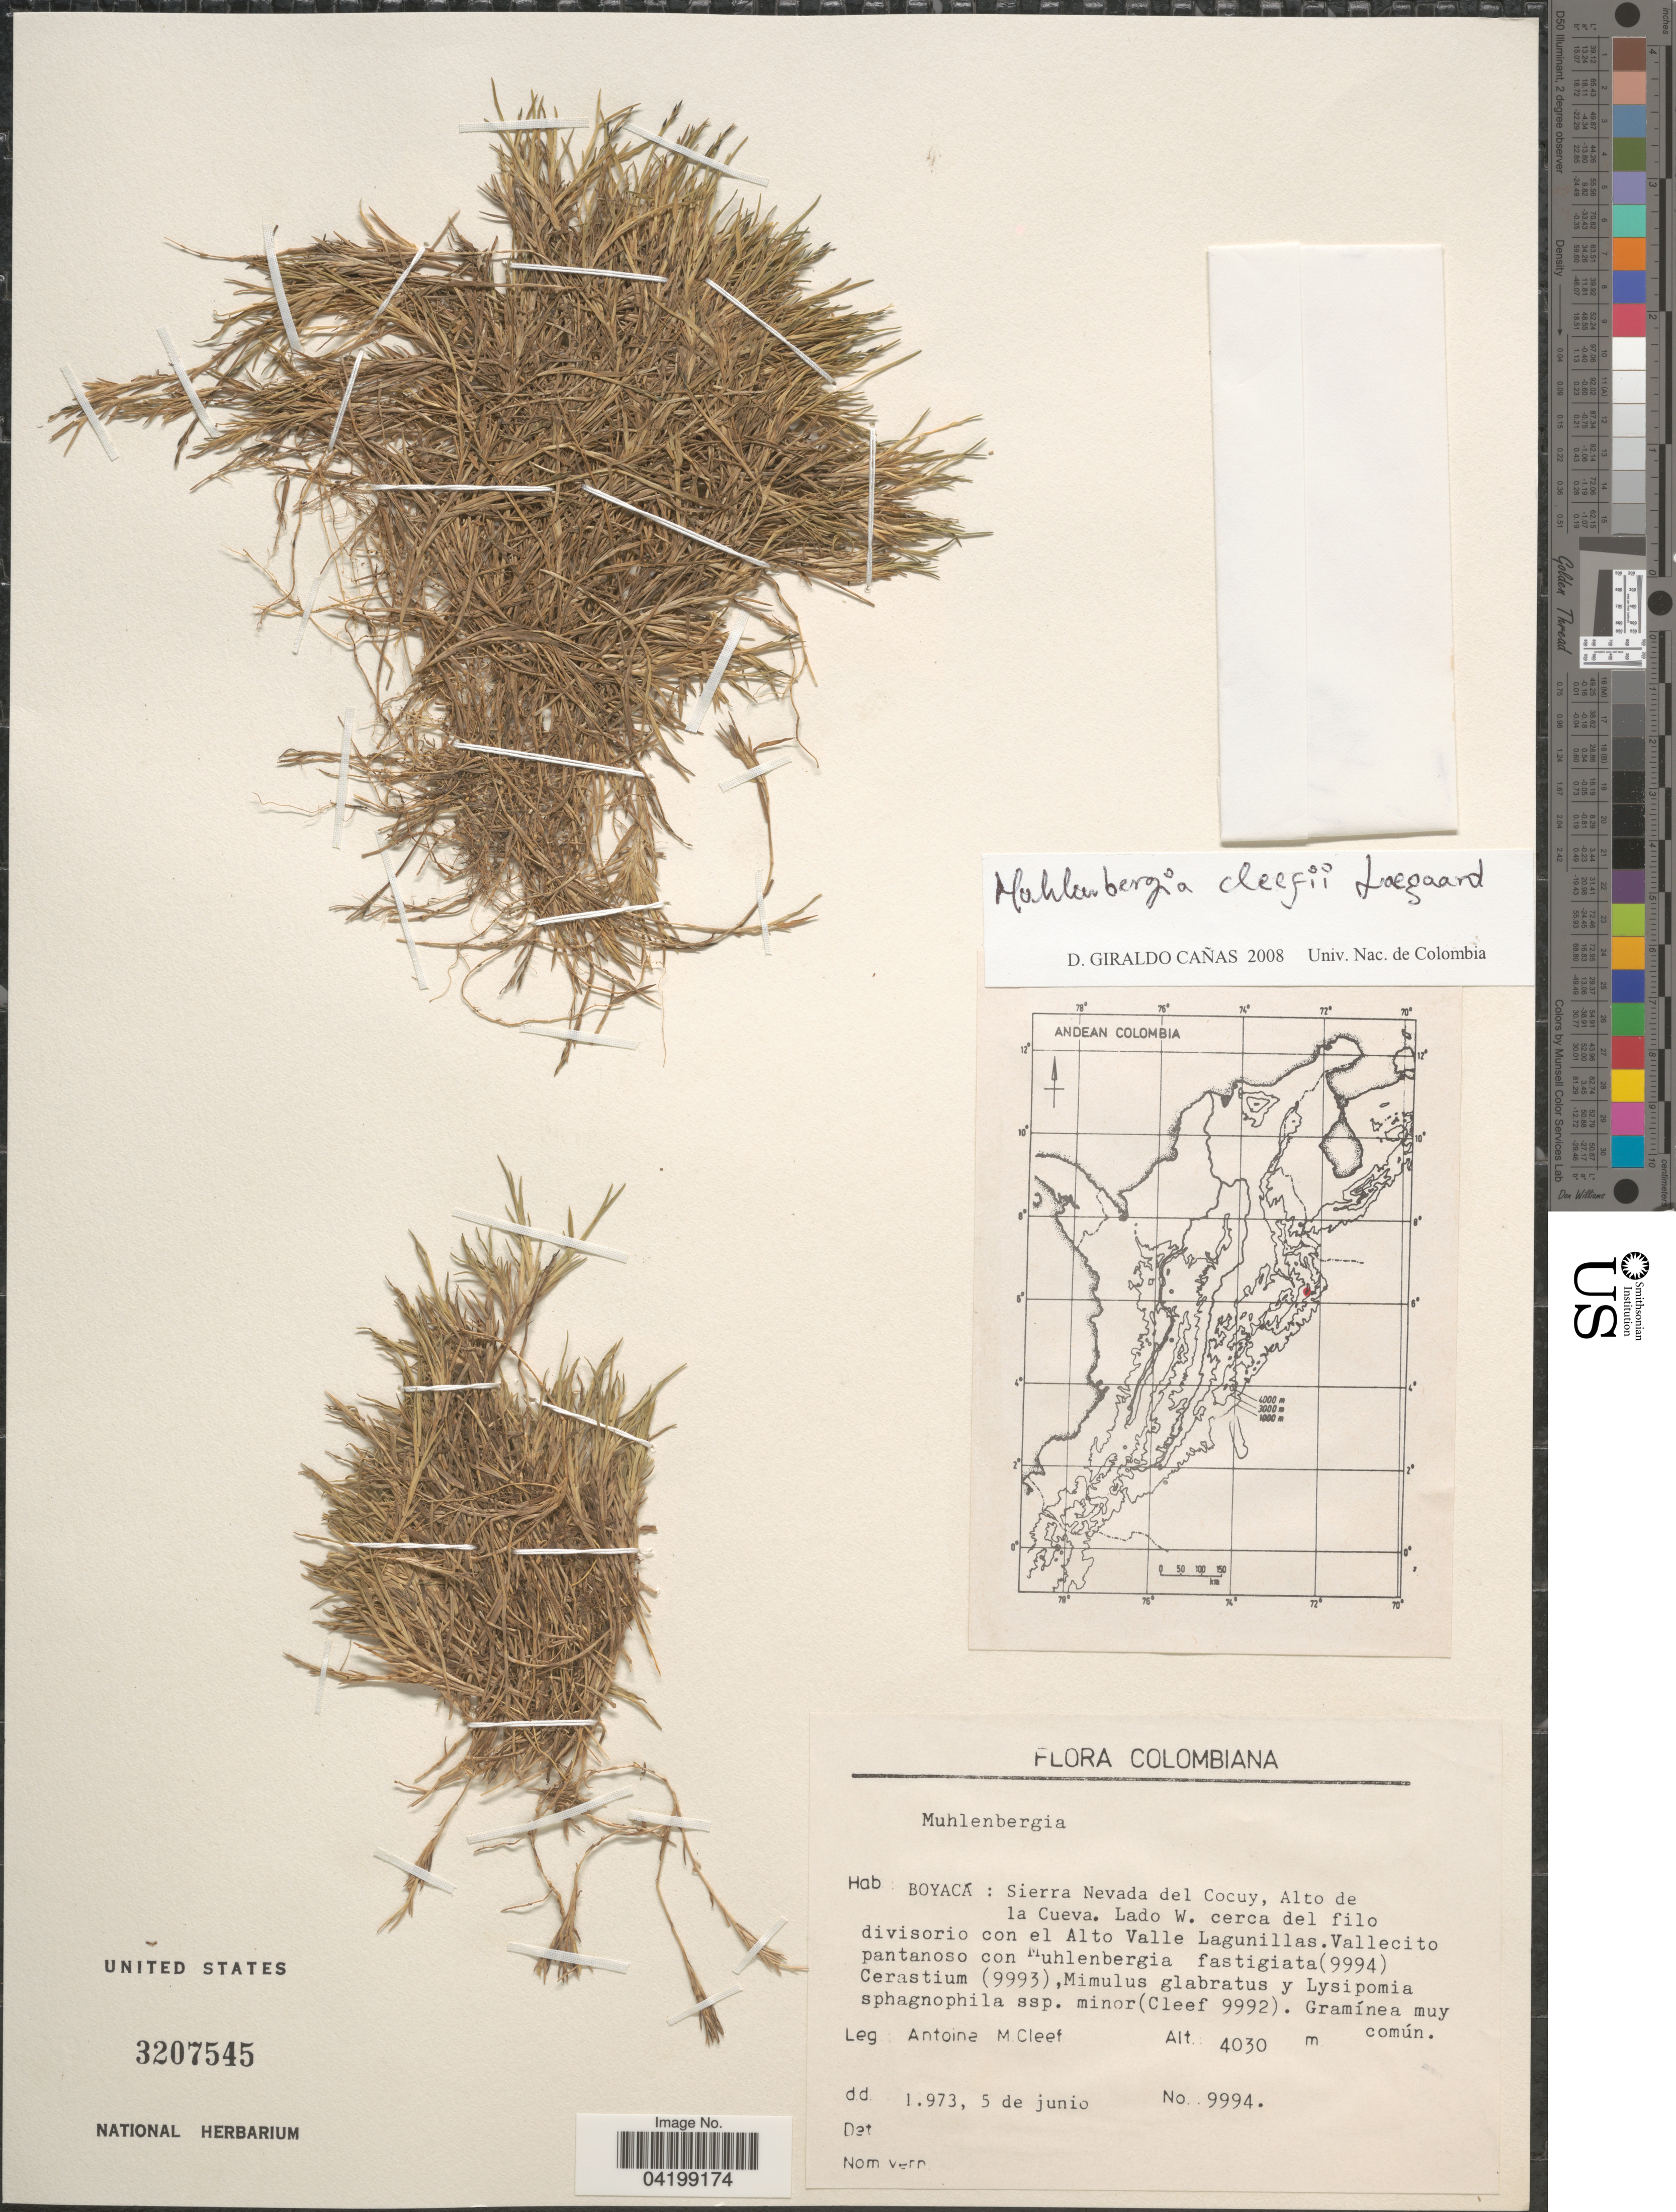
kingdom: Plantae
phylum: Tracheophyta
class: Liliopsida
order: Poales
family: Poaceae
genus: Muhlenbergia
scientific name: Muhlenbergia cleefii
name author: Lægaard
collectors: A. M. Cleef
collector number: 9994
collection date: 1973-06-05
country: Colombia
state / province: Boyacá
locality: Sierra Nevada del Cocuy, Alto de la Cueva. Lado W. cerca del filo divisorio con el Alto Valle Lagunillas. Vallecito pantanoso.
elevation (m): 4030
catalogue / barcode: US 3207545